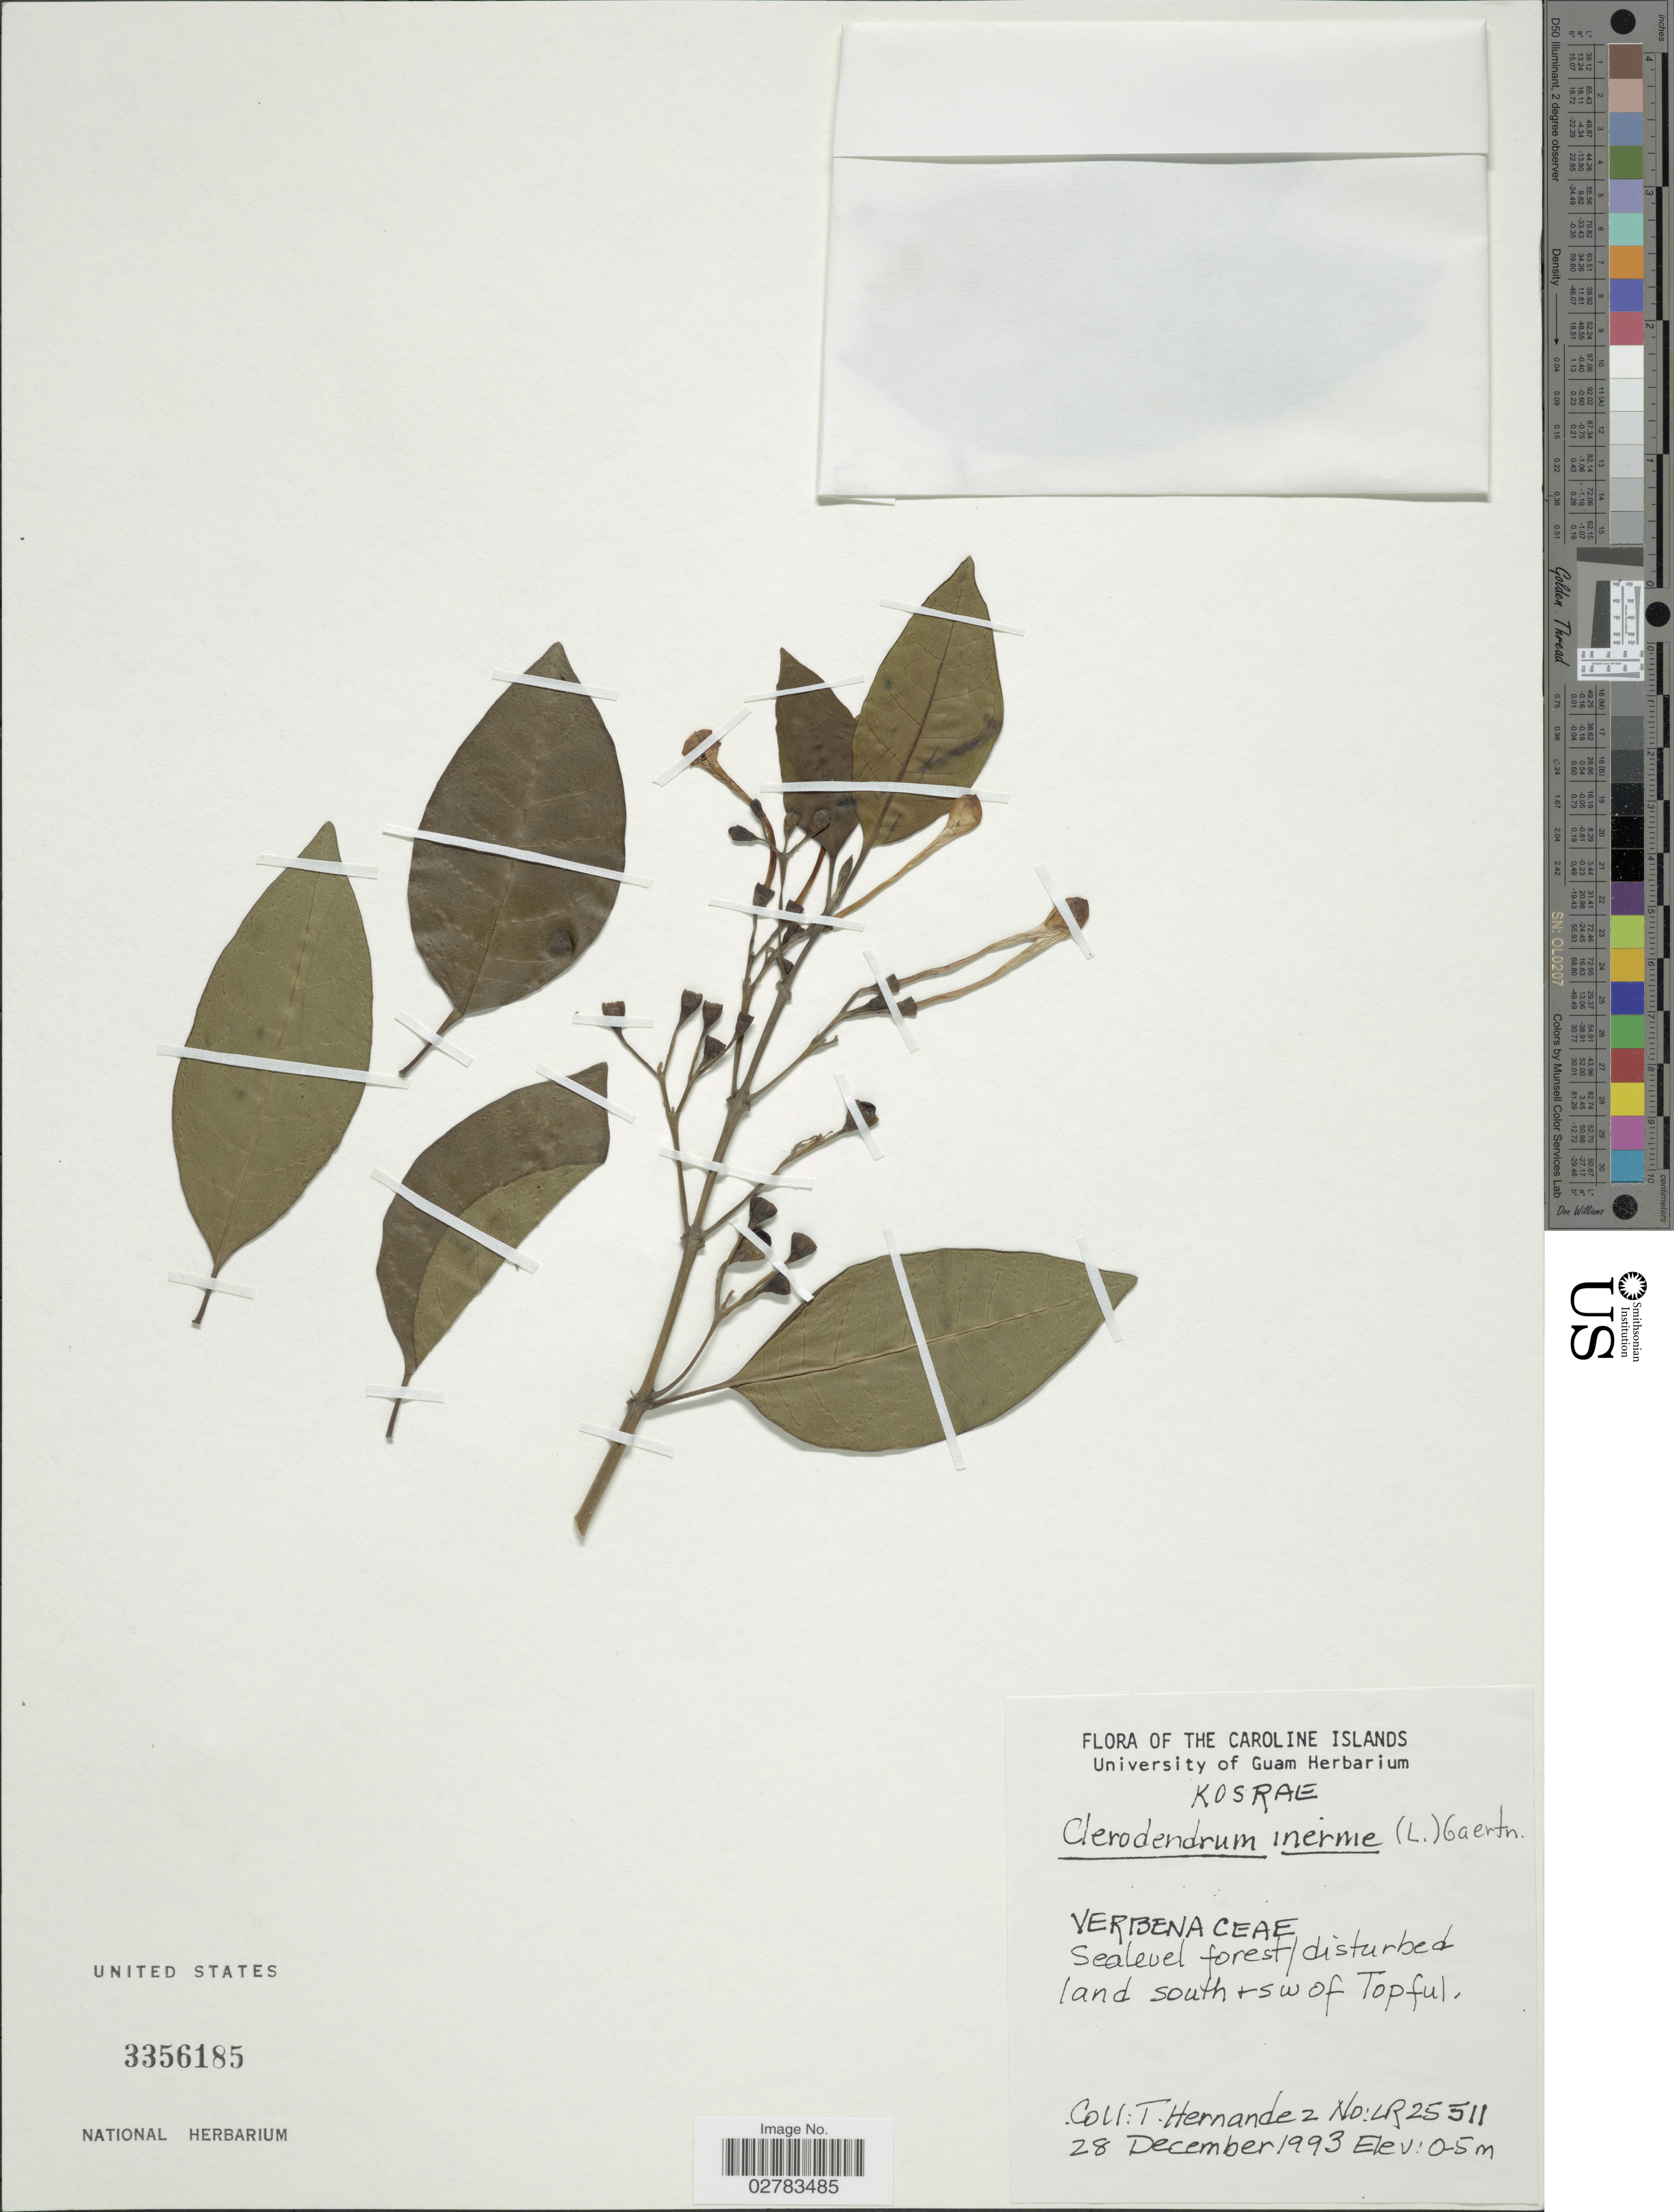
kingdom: Plantae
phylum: Tracheophyta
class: Magnoliopsida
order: Lamiales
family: Lamiaceae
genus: Clerodendrum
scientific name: Clerodendrum inerme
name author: (L.) Gaertn.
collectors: T. Hernandez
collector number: LR 25511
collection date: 1993-12-28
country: Micronesia, Federated States of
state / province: Kosrae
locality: The Caroline Islands, Kosrae, Sealevel forest/disturbed land south & sw of Topful.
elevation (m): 0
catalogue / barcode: US 3356185